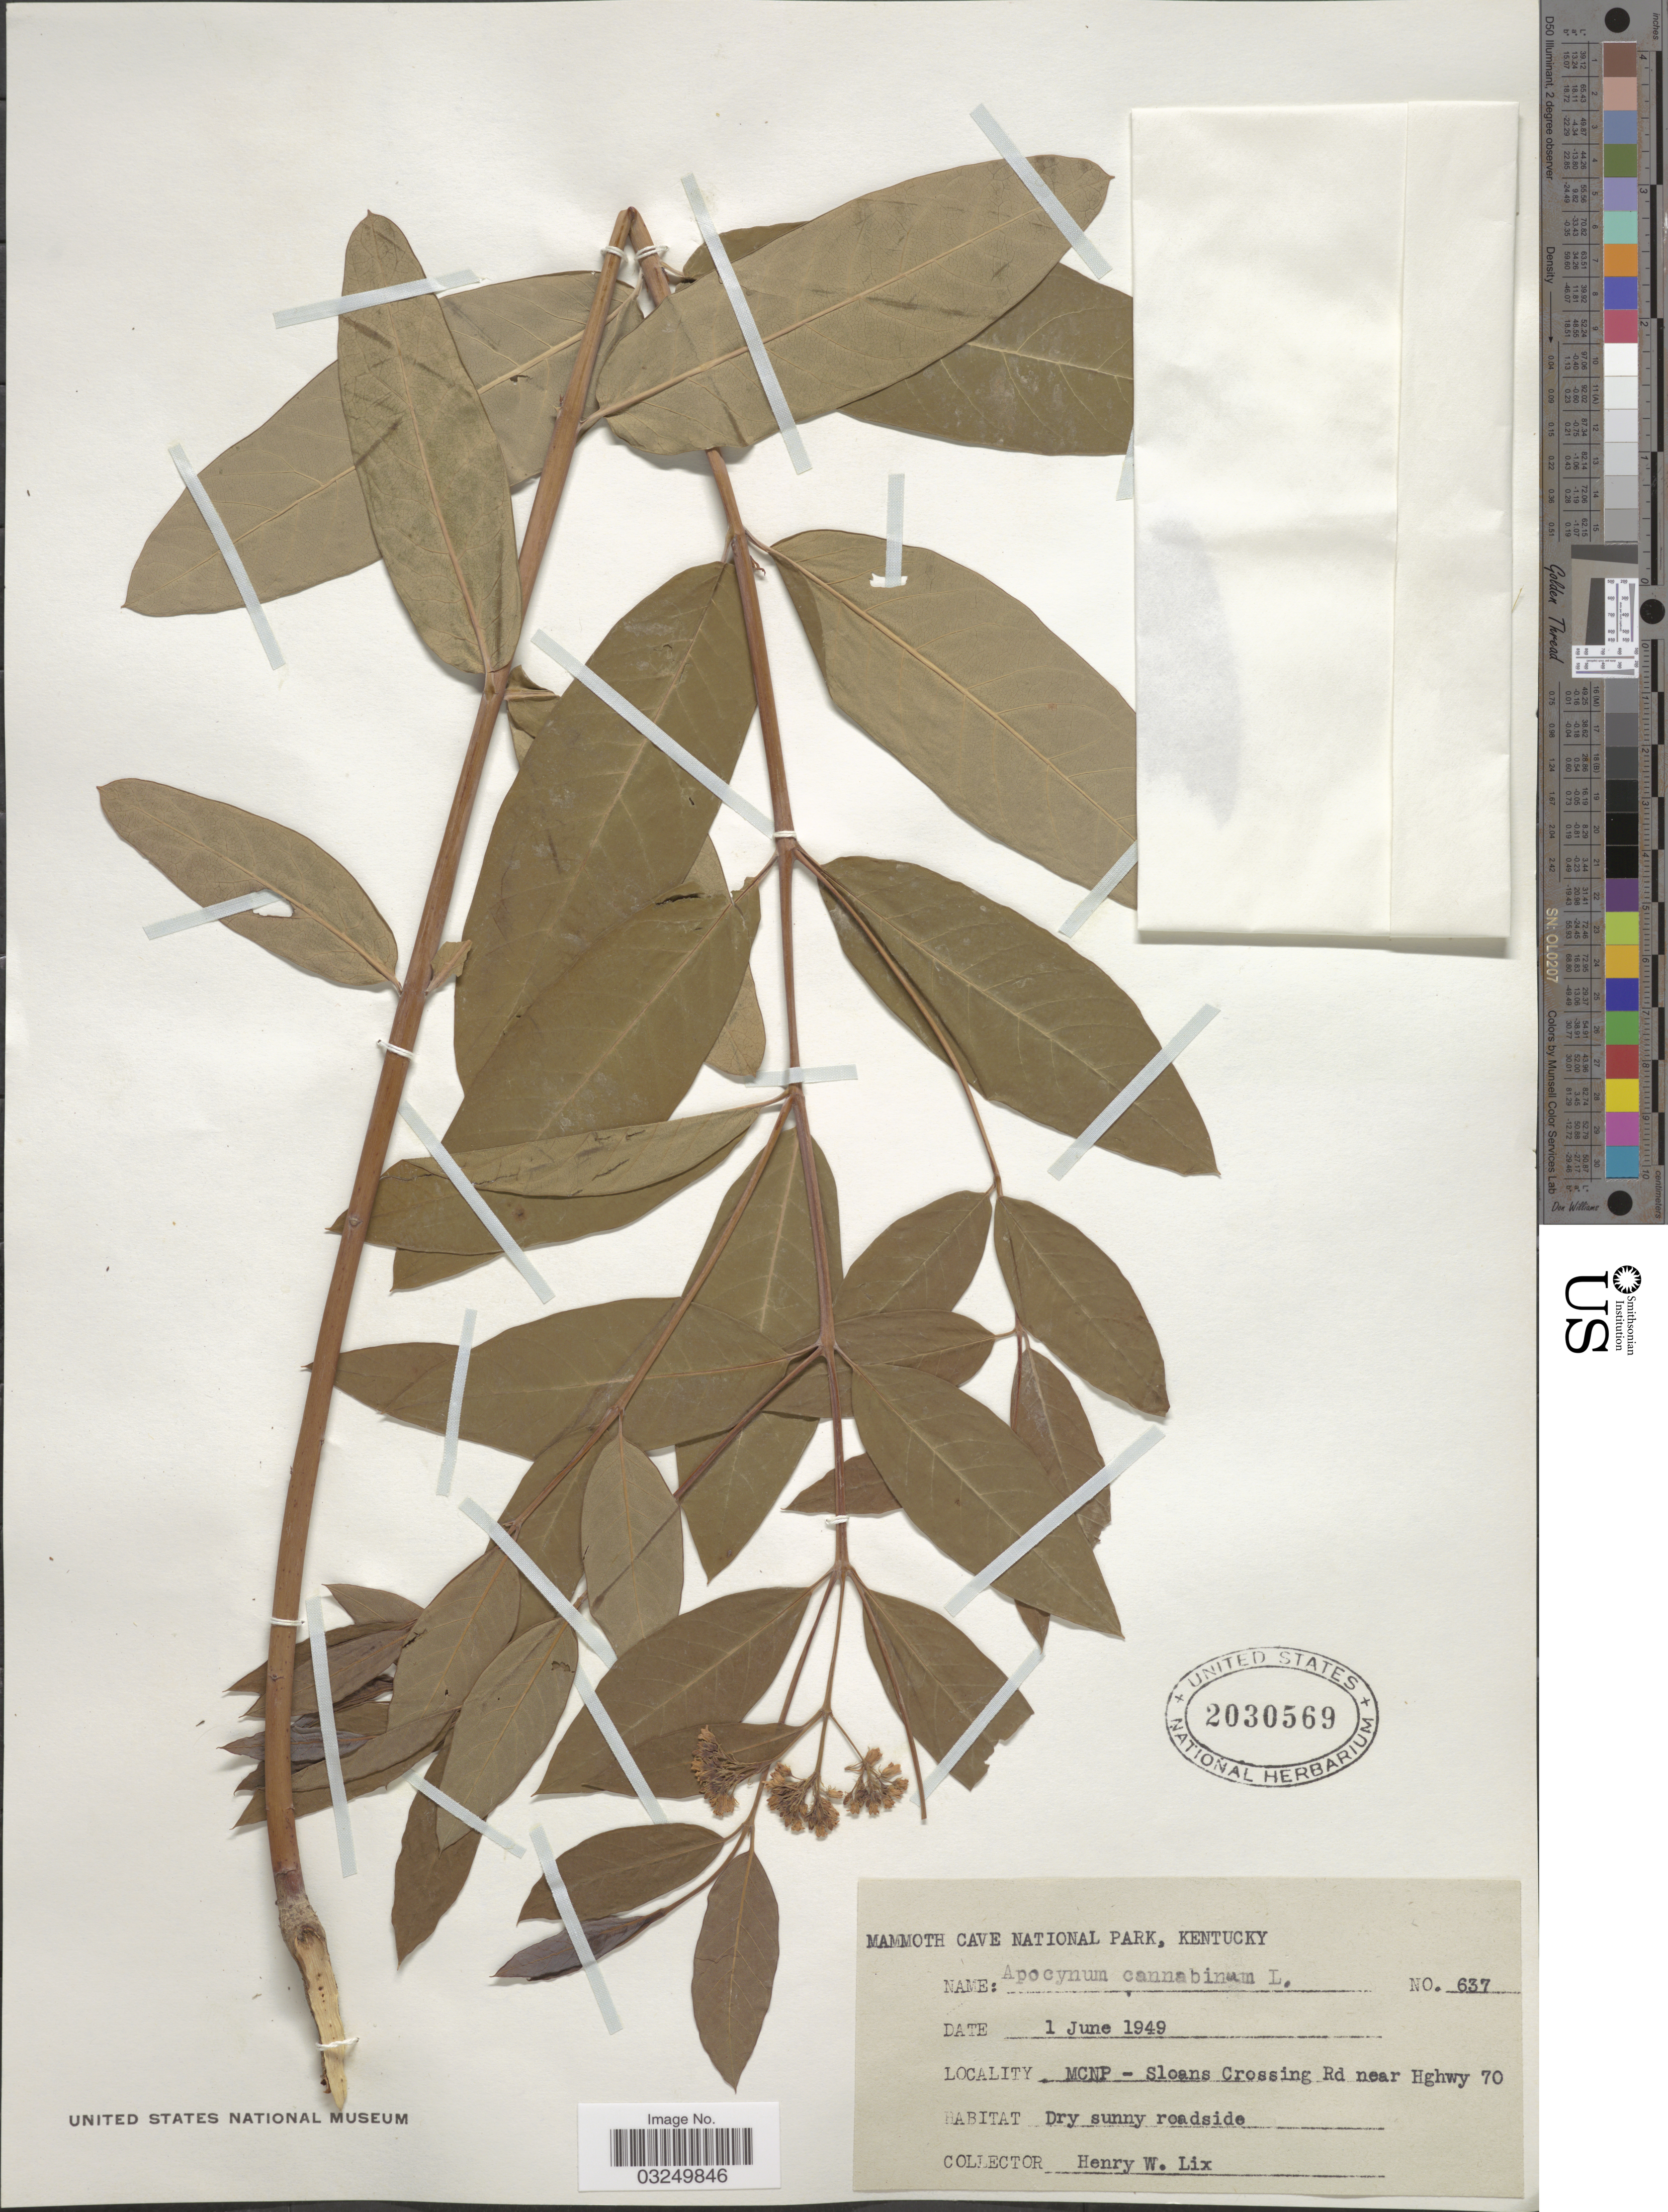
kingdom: Plantae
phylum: Tracheophyta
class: Magnoliopsida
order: Gentianales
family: Apocynaceae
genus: Apocynum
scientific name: Apocynum cannabinum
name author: L.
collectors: H. W. Lix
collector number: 637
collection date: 1949-06-01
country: United States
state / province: Kentucky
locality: Mammoth Cave National Park. MCNP - Sloans Crossing Rd near Hghwy 70.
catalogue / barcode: US 2030569